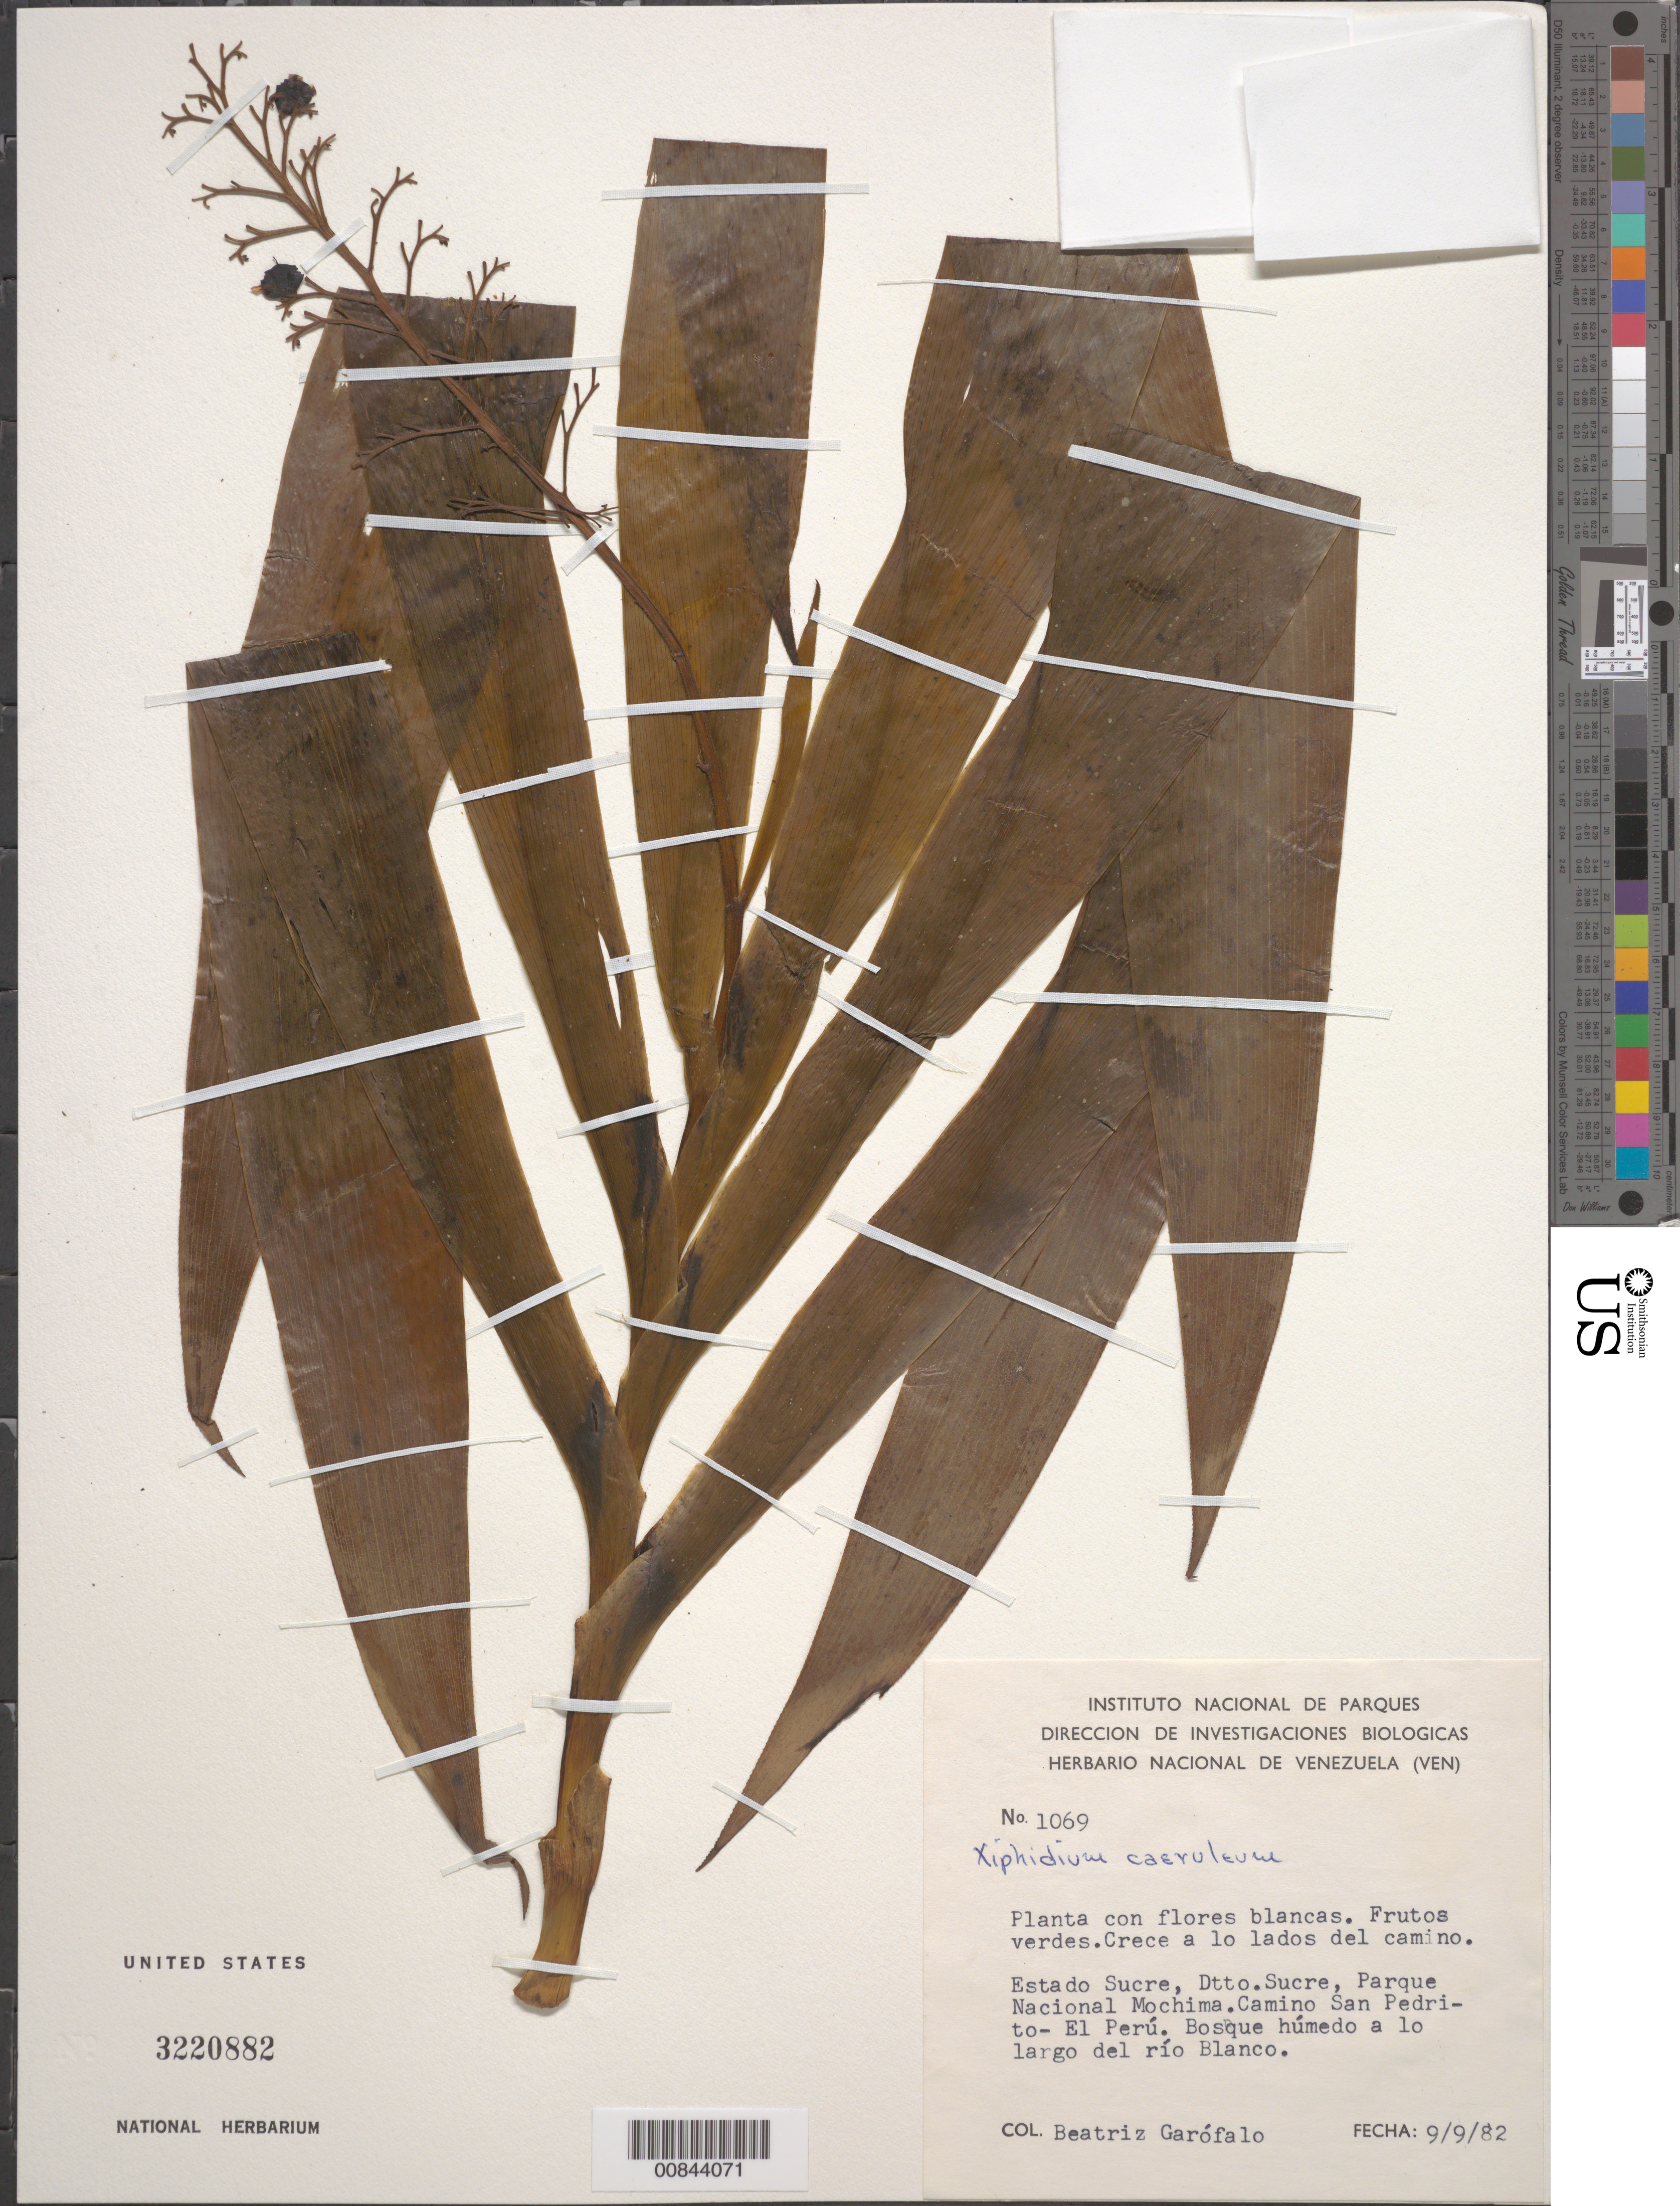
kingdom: Plantae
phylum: Tracheophyta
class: Liliopsida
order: Commelinales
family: Haemodoraceae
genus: Xiphidium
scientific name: Xiphidium caeruleum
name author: Aubl.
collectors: B. Garofalo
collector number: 1069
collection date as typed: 09 Sep 1982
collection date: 1982-09-09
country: Venezuela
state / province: Sucre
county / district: Sucre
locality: Parque Nacional Mochima, Camino San Pedrito-El Peru.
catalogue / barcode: US 3220882